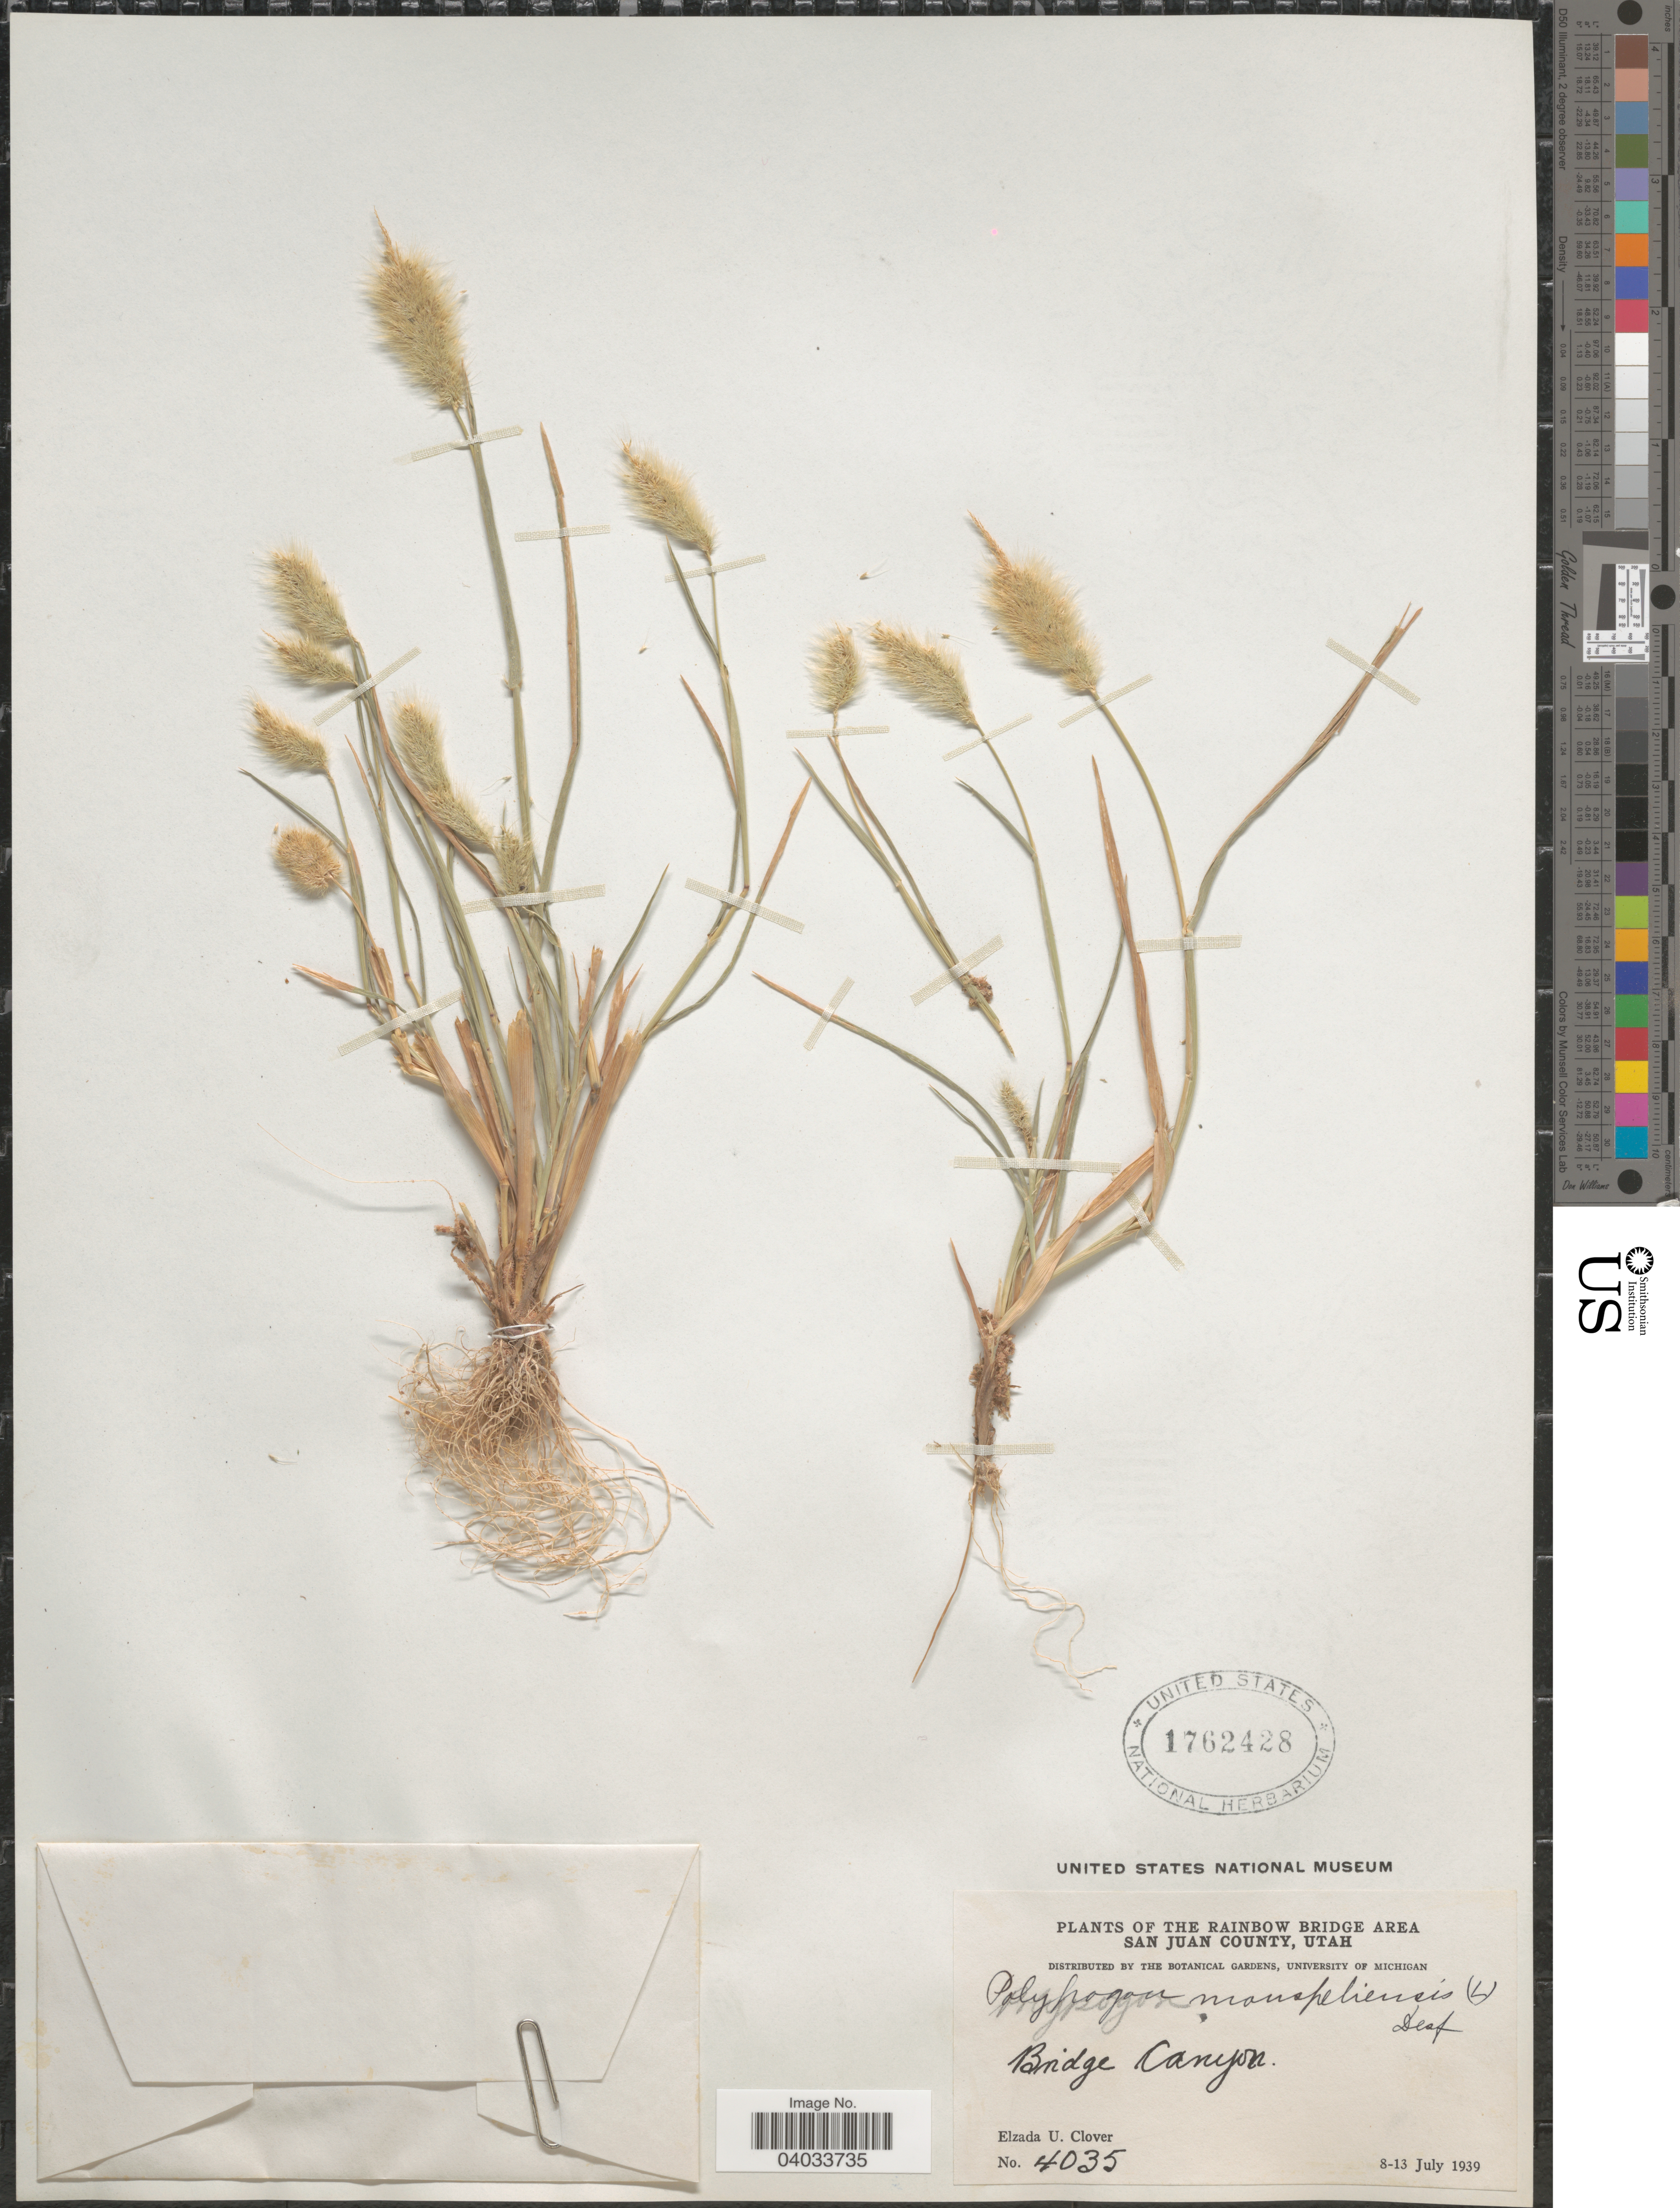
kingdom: Plantae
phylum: Tracheophyta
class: Liliopsida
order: Poales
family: Poaceae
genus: Polypogon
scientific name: Polypogon monspeliensis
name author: (L.) Desf.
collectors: E. U. Clover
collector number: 4035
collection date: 1939-07-08/1939-07-13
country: United States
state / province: Utah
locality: Rainbow Bridge Area. San Juan County. Bridge Canyon.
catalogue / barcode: US 1762428